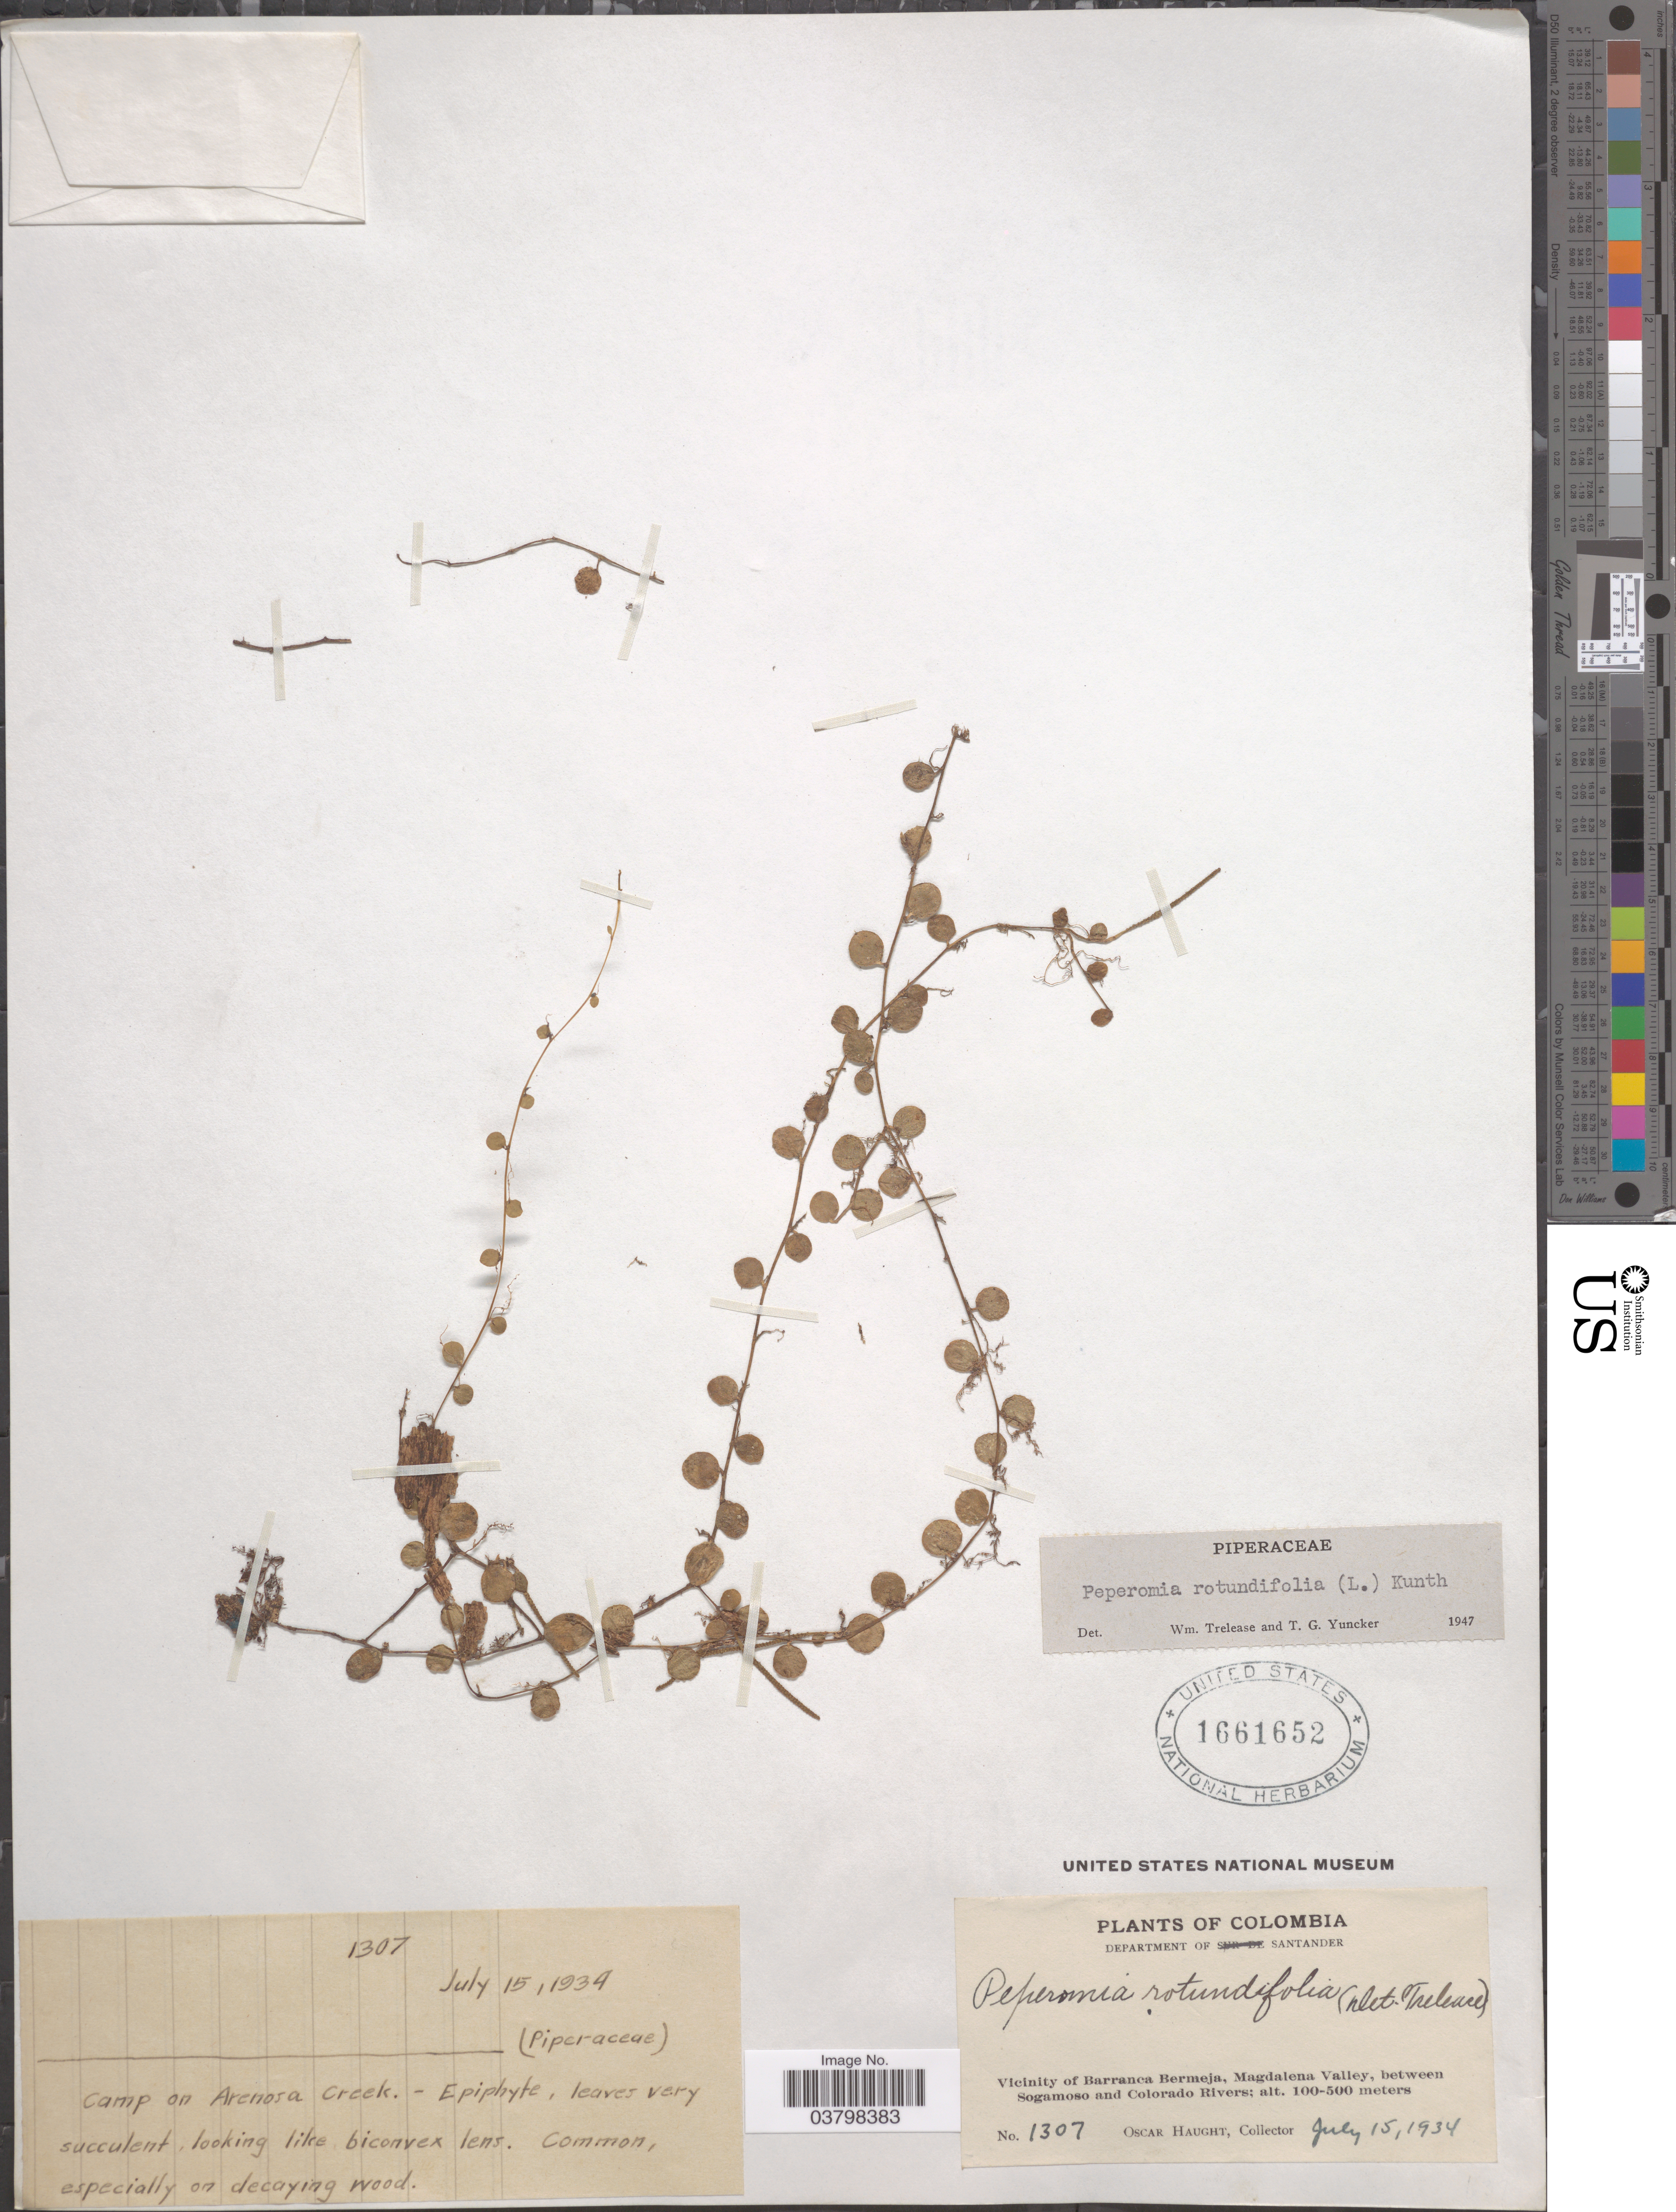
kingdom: Plantae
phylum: Tracheophyta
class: Magnoliopsida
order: Piperales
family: Piperaceae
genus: Peperomia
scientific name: Peperomia rotundifolia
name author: (L.) Kunth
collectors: O. L. Haught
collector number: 1307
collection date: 1934-07-15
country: Colombia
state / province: Santander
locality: Department of Santander. Vicinity of Barranca Bermeja, Magdalena Valley, between Sogamoso and Colorado Rivers. Camp on Arenosa Creek.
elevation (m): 100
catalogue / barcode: US 1661652